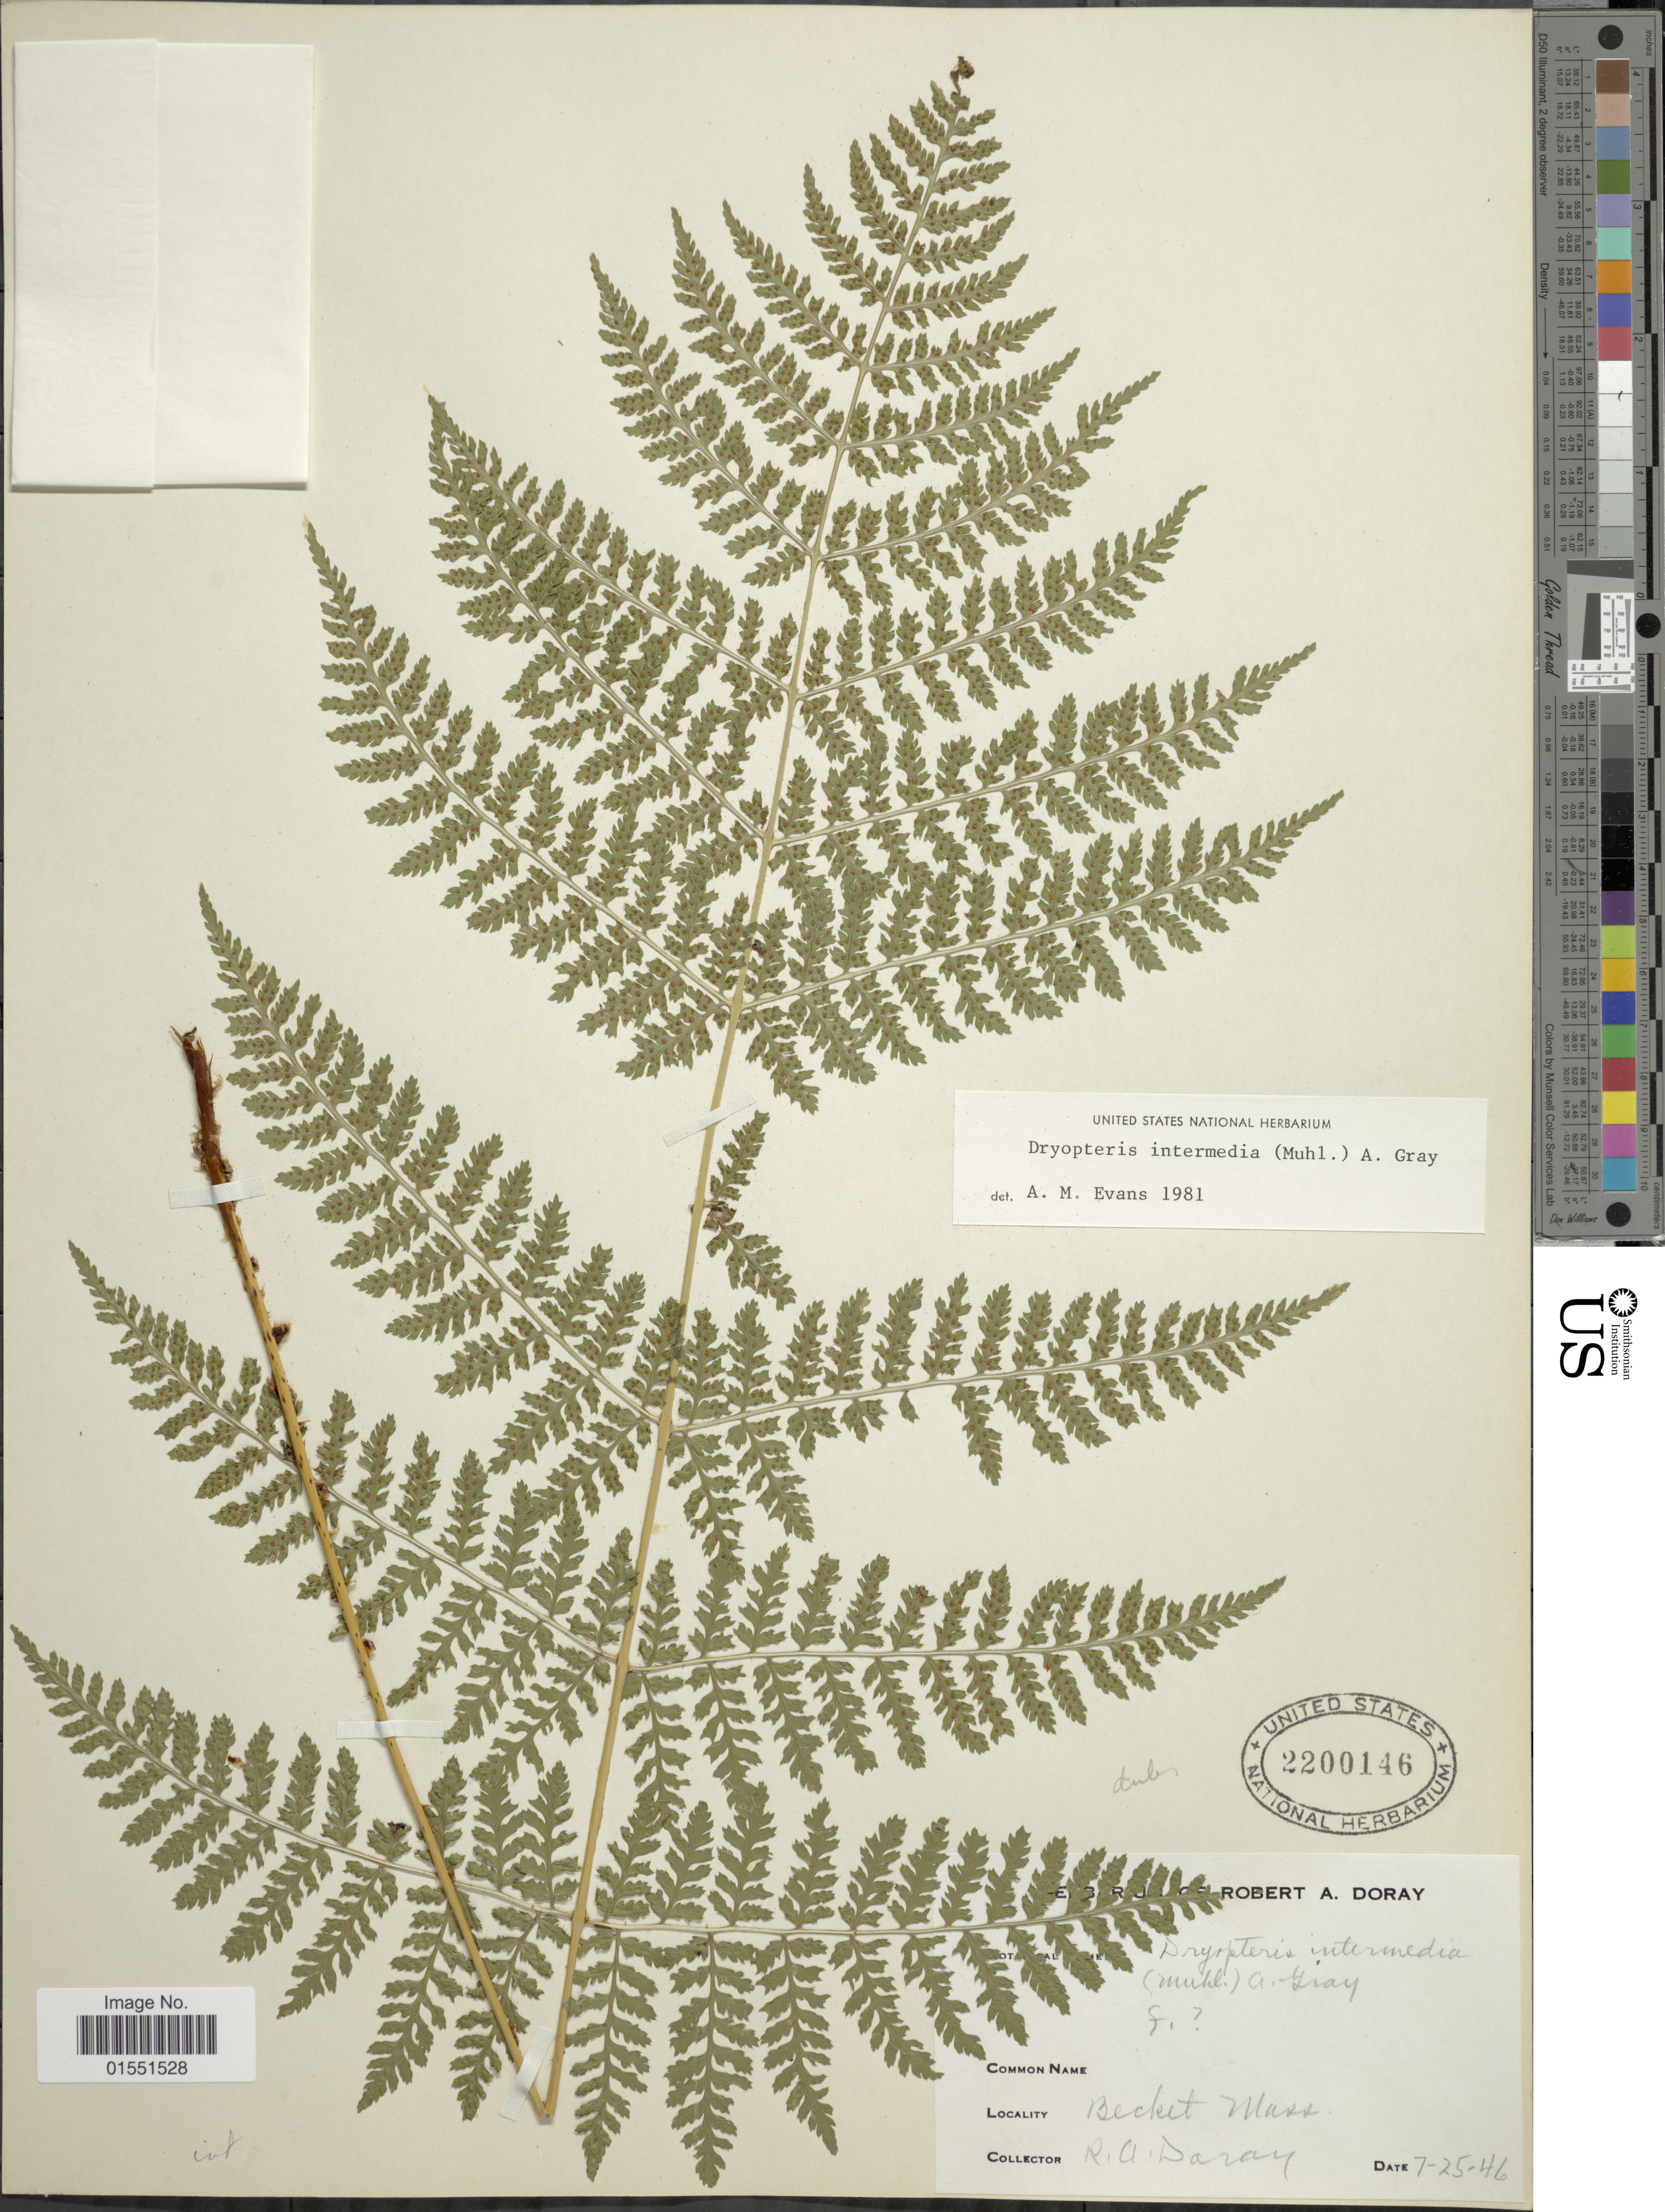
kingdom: Plantae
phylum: Tracheophyta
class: Polypodiopsida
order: Polypodiales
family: Dryopteridaceae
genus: Dryopteris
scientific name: Dryopteris intermedia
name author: (Muhl.) A. Gray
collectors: R. Doray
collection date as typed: Transcribed d/m/y: 25/7/46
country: United States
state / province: Massachusetts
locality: Becket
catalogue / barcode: US 2200146